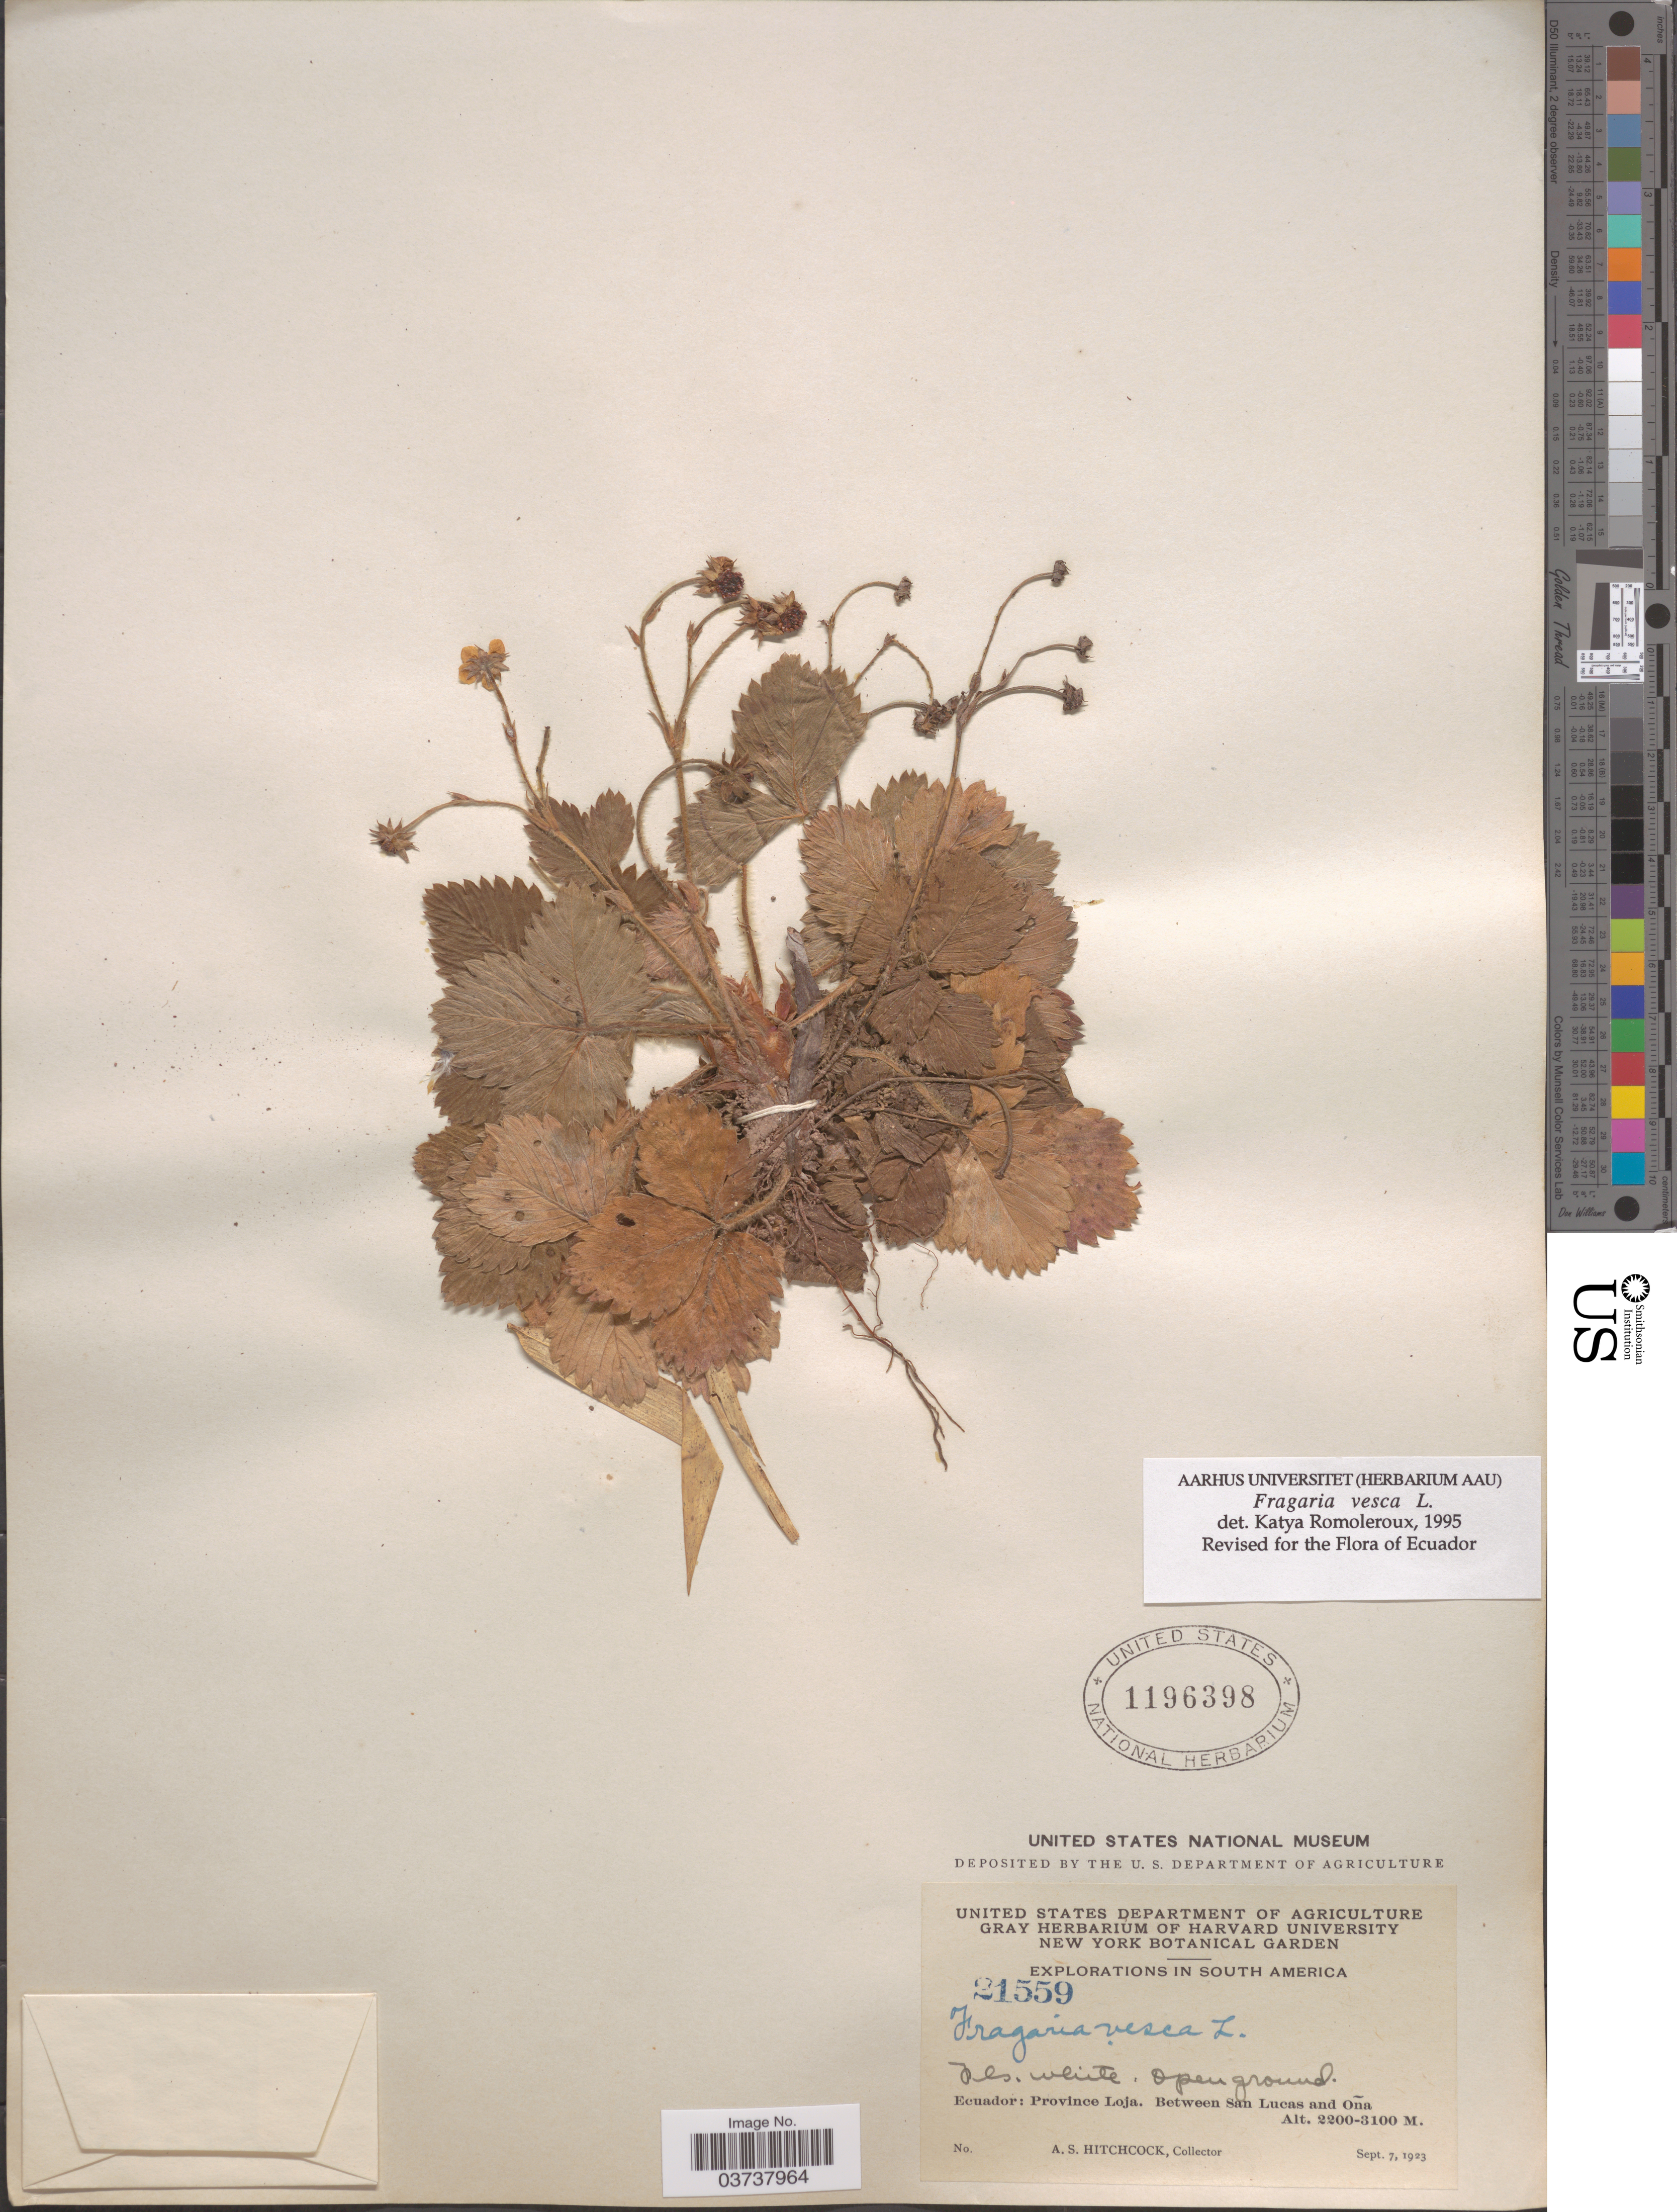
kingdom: Plantae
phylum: Tracheophyta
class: Magnoliopsida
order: Rosales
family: Rosaceae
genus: Fragaria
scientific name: Fragaria vesca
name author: L.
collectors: A. S. Hitchcock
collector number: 21559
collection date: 1923-09-07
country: Ecuador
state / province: Loja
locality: Between San Lucas and Oña.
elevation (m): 2200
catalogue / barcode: US 1196398